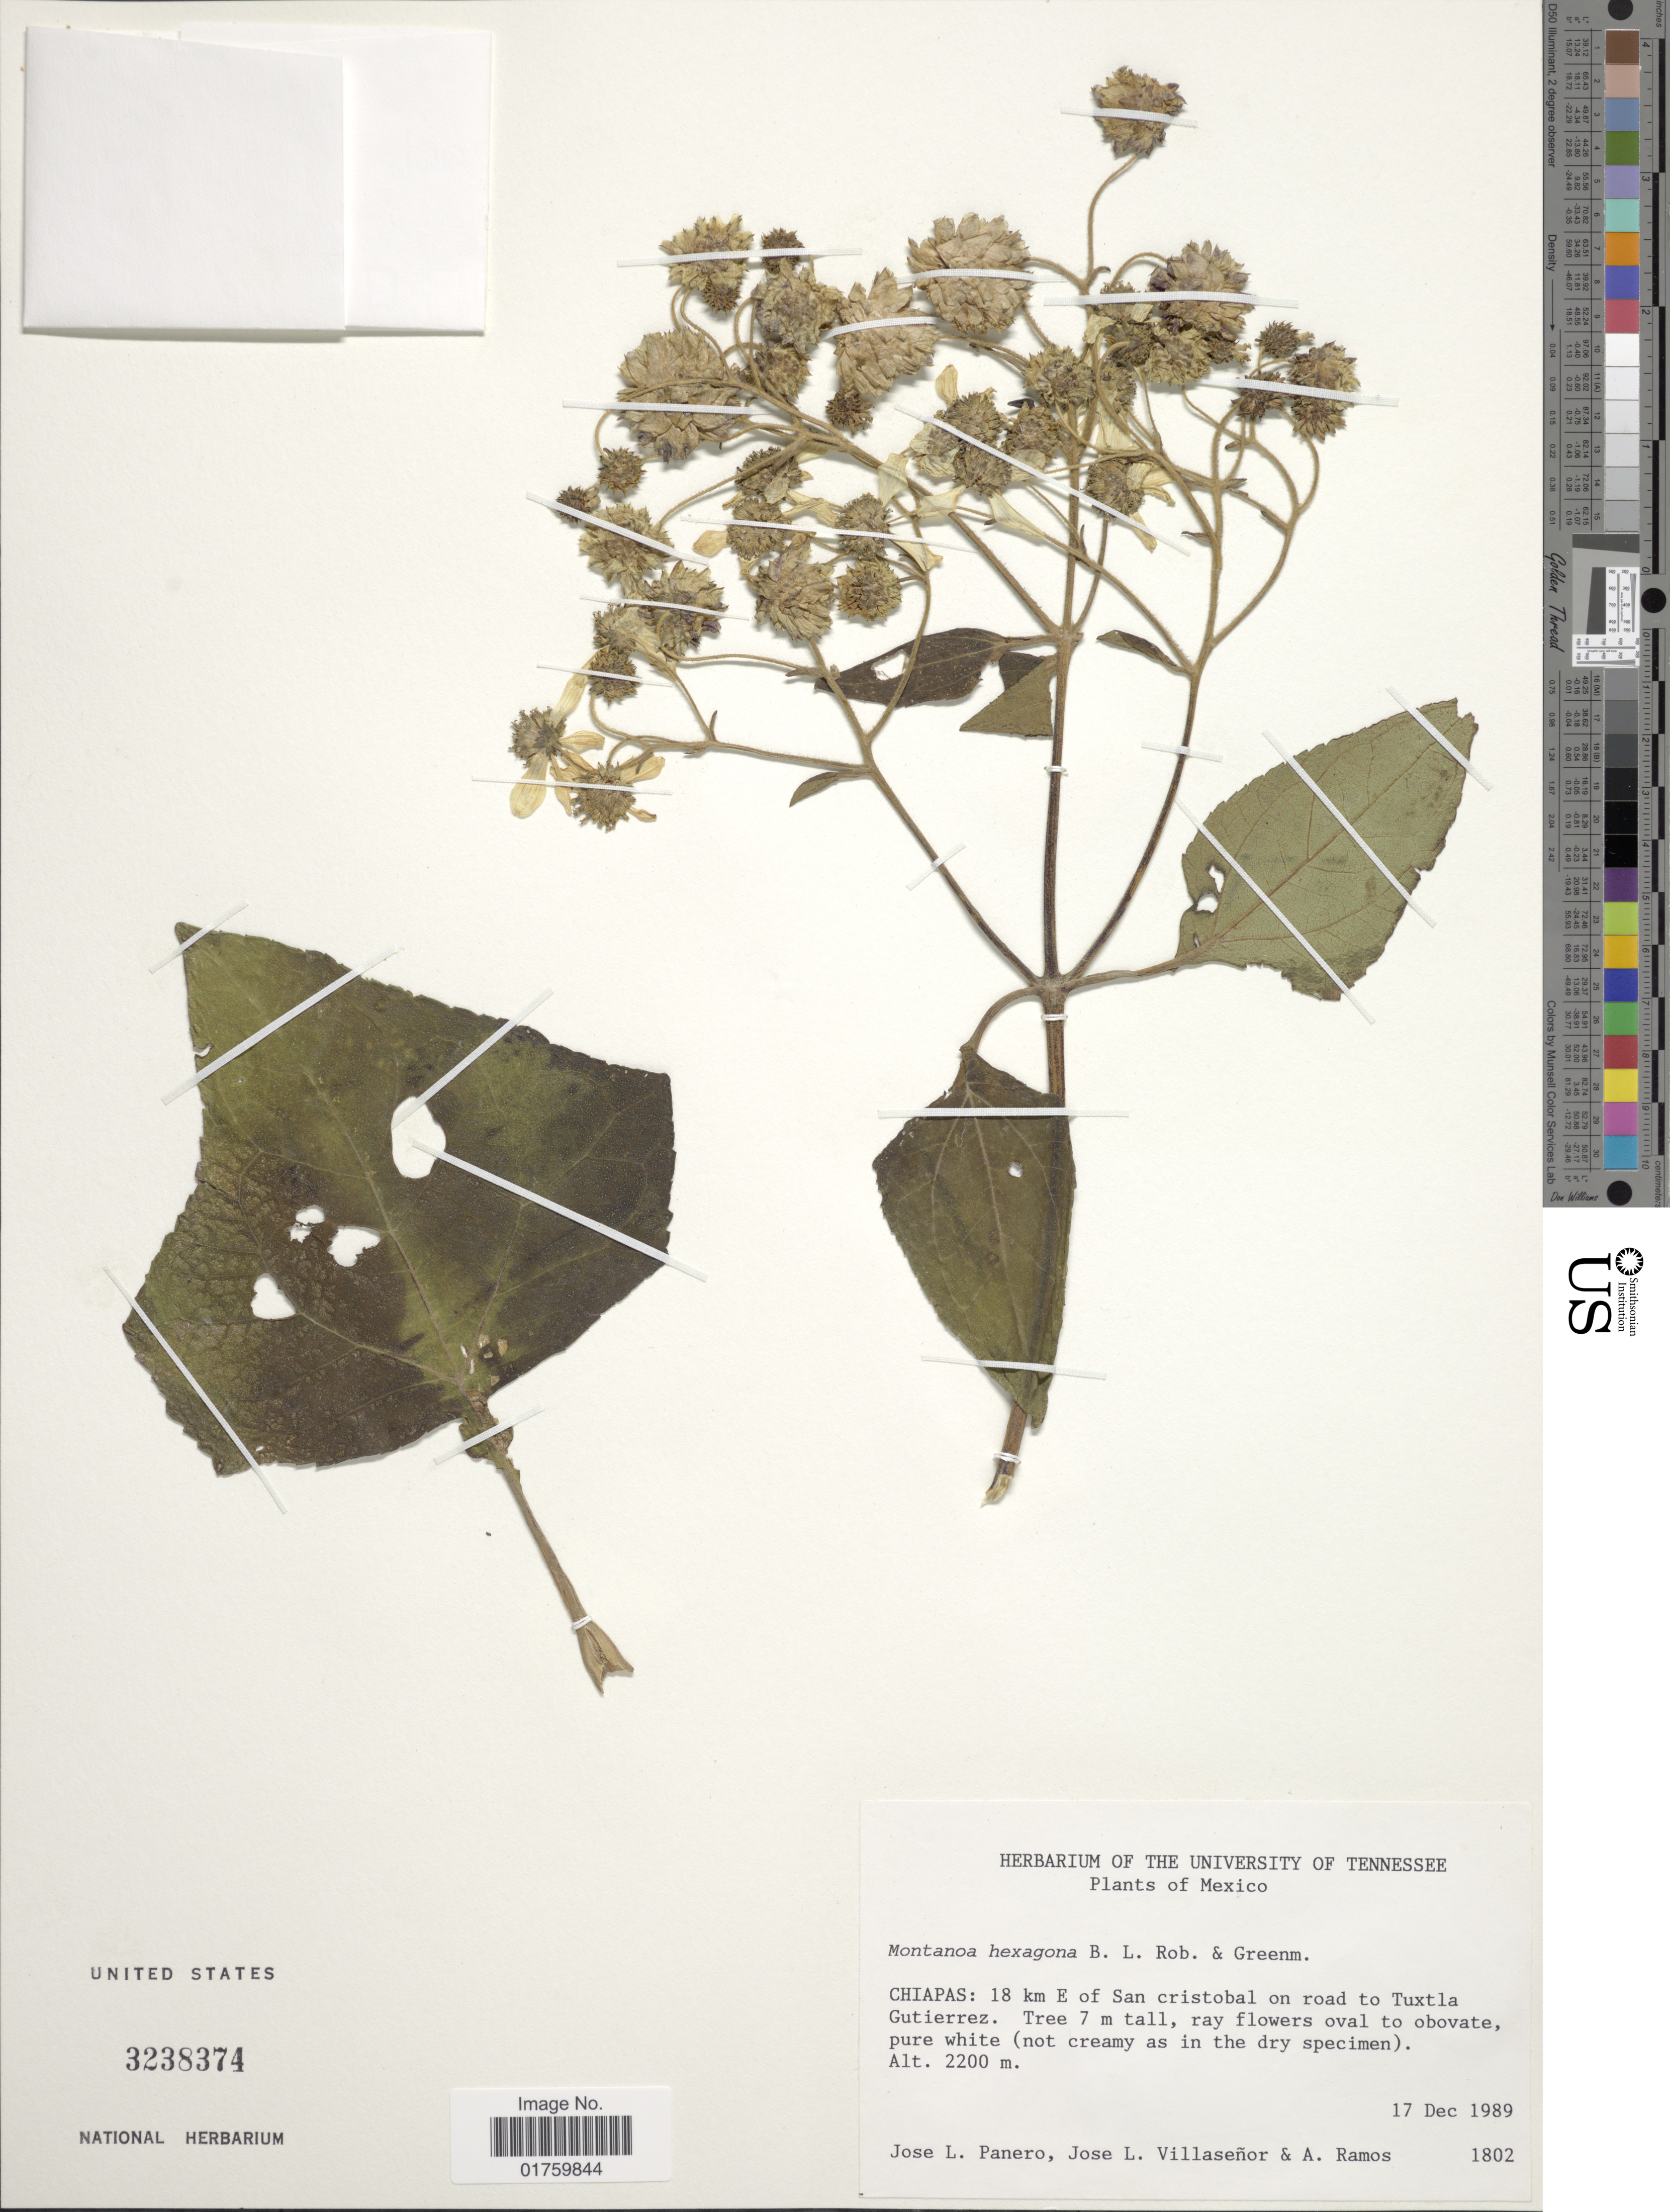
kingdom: Plantae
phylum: Tracheophyta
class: Magnoliopsida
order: Asterales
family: Asteraceae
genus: Montanoa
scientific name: Montanoa hexagona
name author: B.L. Rob. & Greenm.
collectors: J. L. Panero, J. L. Villasenor & A. Ramos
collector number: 1802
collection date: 1989-12-17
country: Mexico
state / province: Chiapas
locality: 18 km E of San Cristobal on road toTuxtla Gutierrez.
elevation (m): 2200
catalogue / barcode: US 3238374